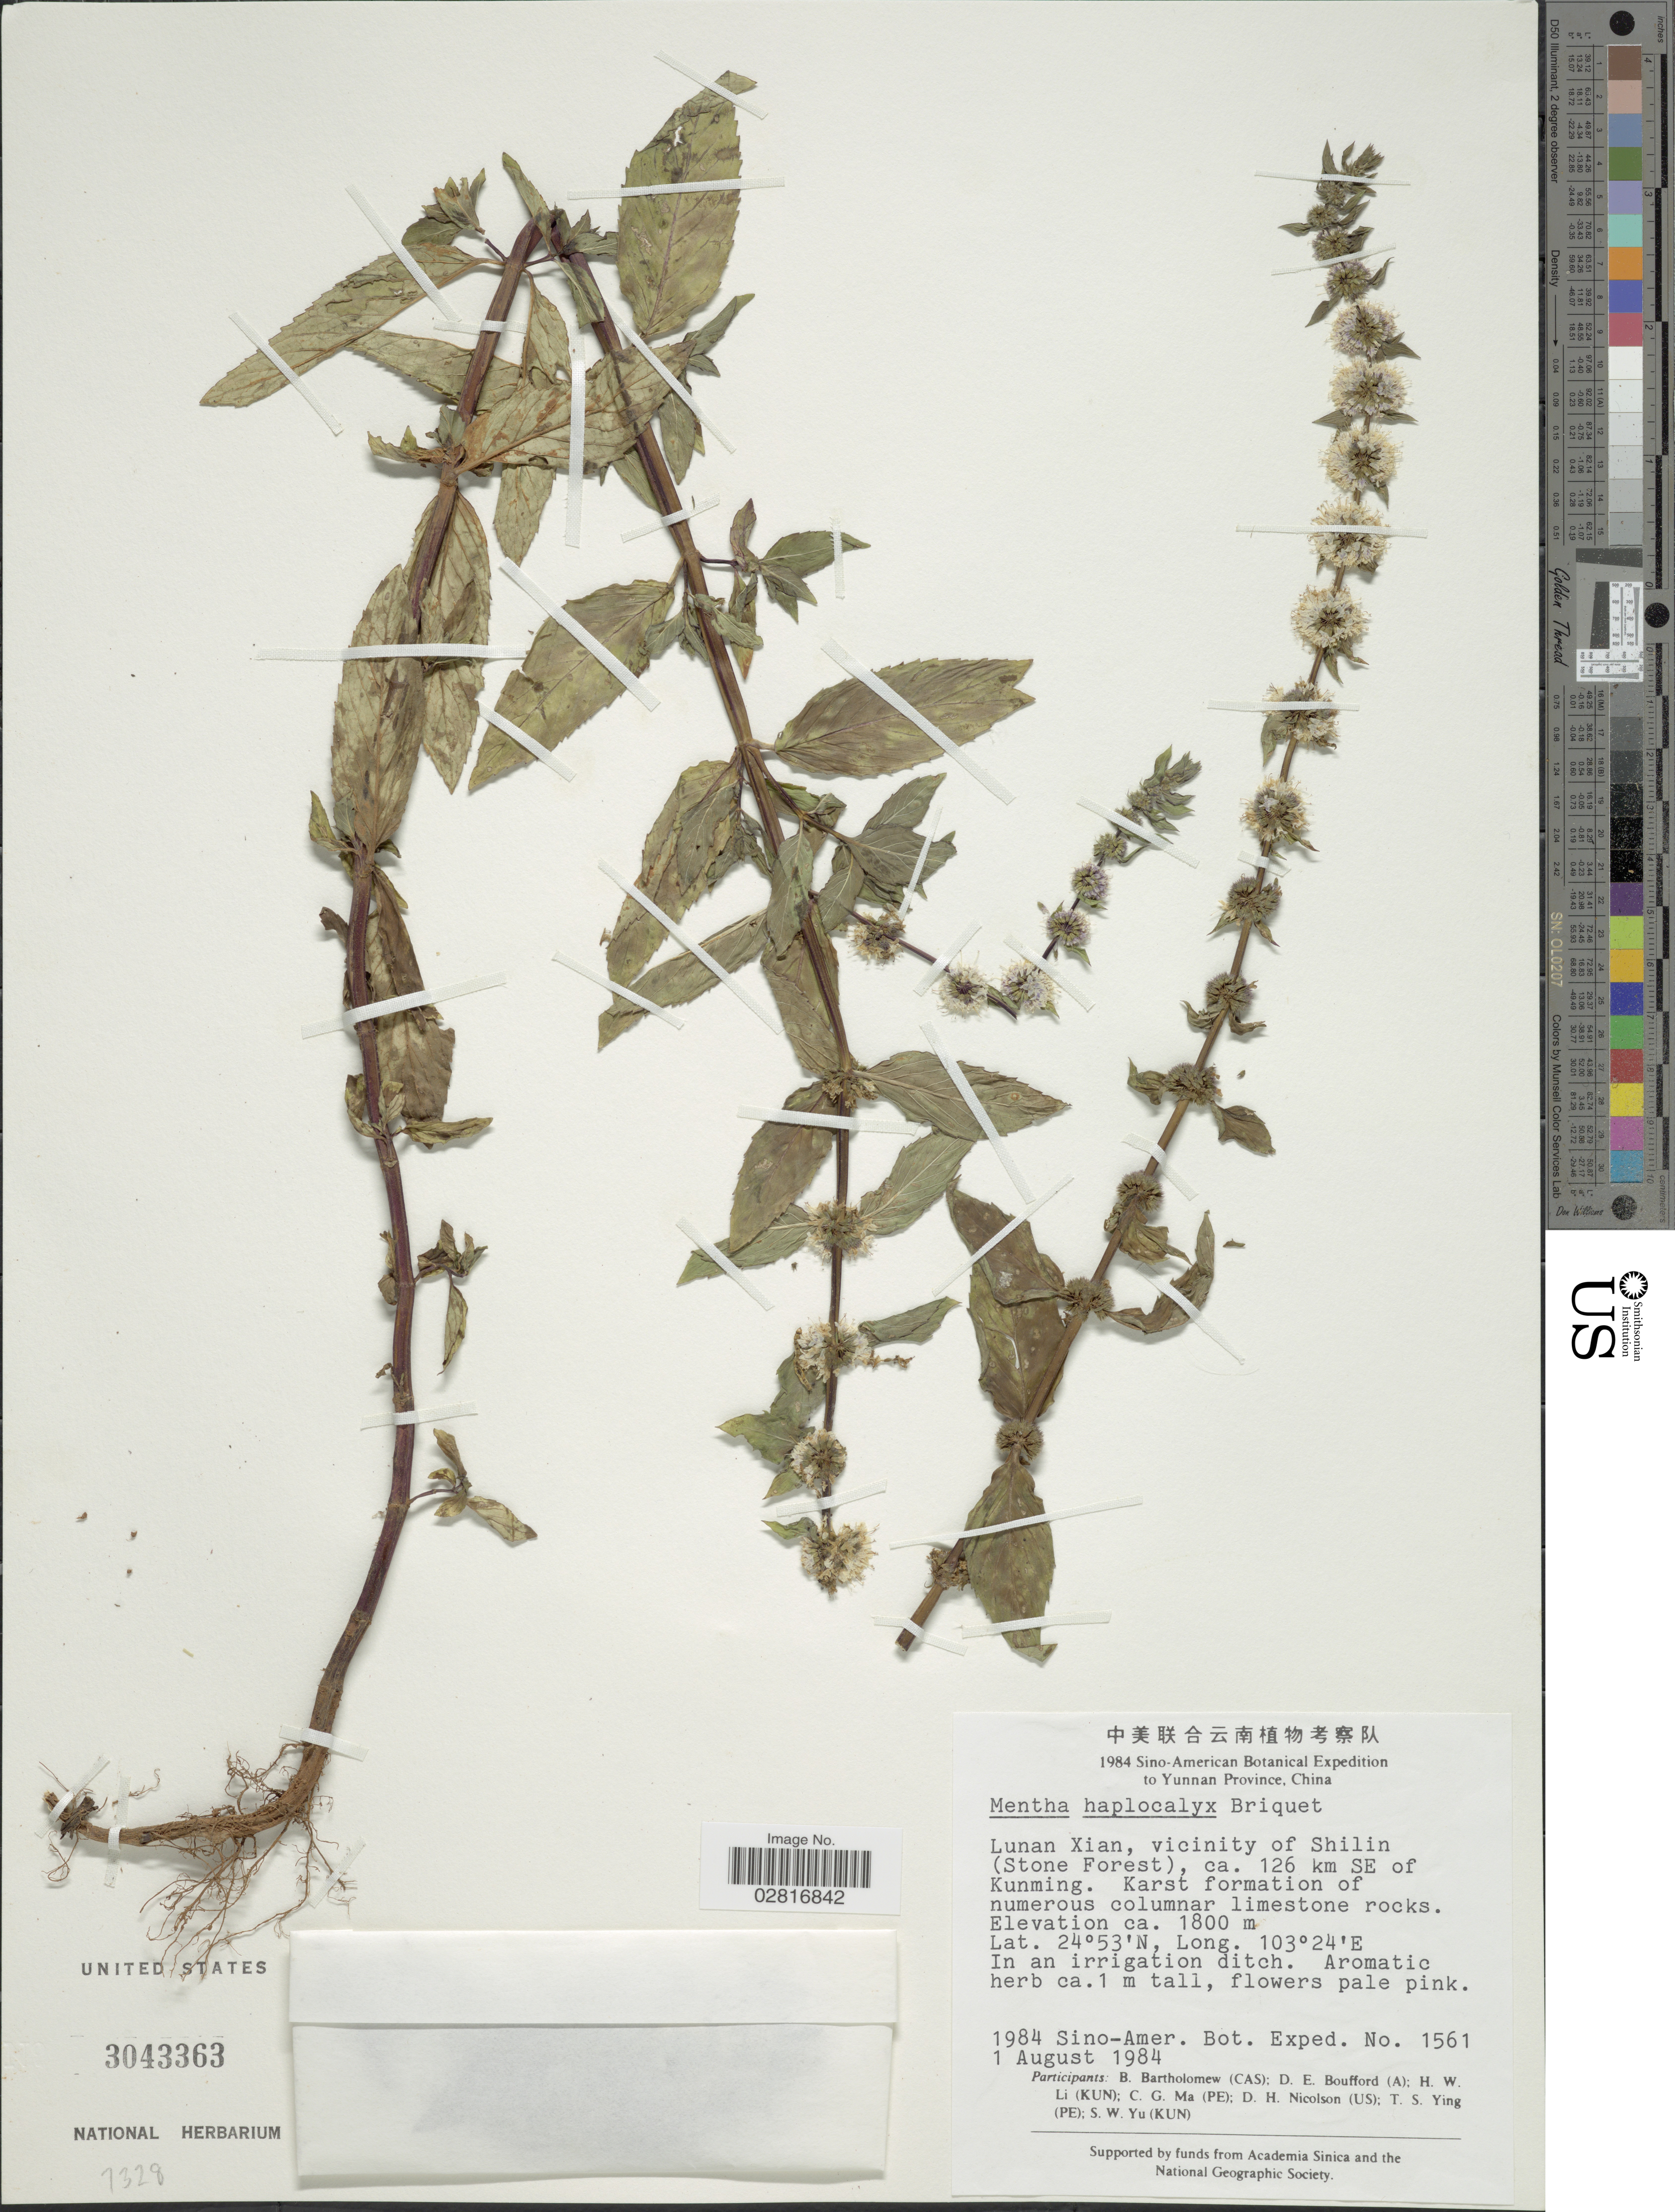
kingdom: Plantae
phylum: Tracheophyta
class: Magnoliopsida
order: Lamiales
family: Lamiaceae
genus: Mentha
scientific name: Mentha haplocalyx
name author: Briq.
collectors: Sino-Amer. Bot. Exped. 1984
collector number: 1561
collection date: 1984-08-01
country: China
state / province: Yunnan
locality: Yunnan Province, China, Lunan Xian, vicinity of Shilin (Stone Forest), ca. 126 km SE of Kunming.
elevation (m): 1800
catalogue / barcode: US 3043363